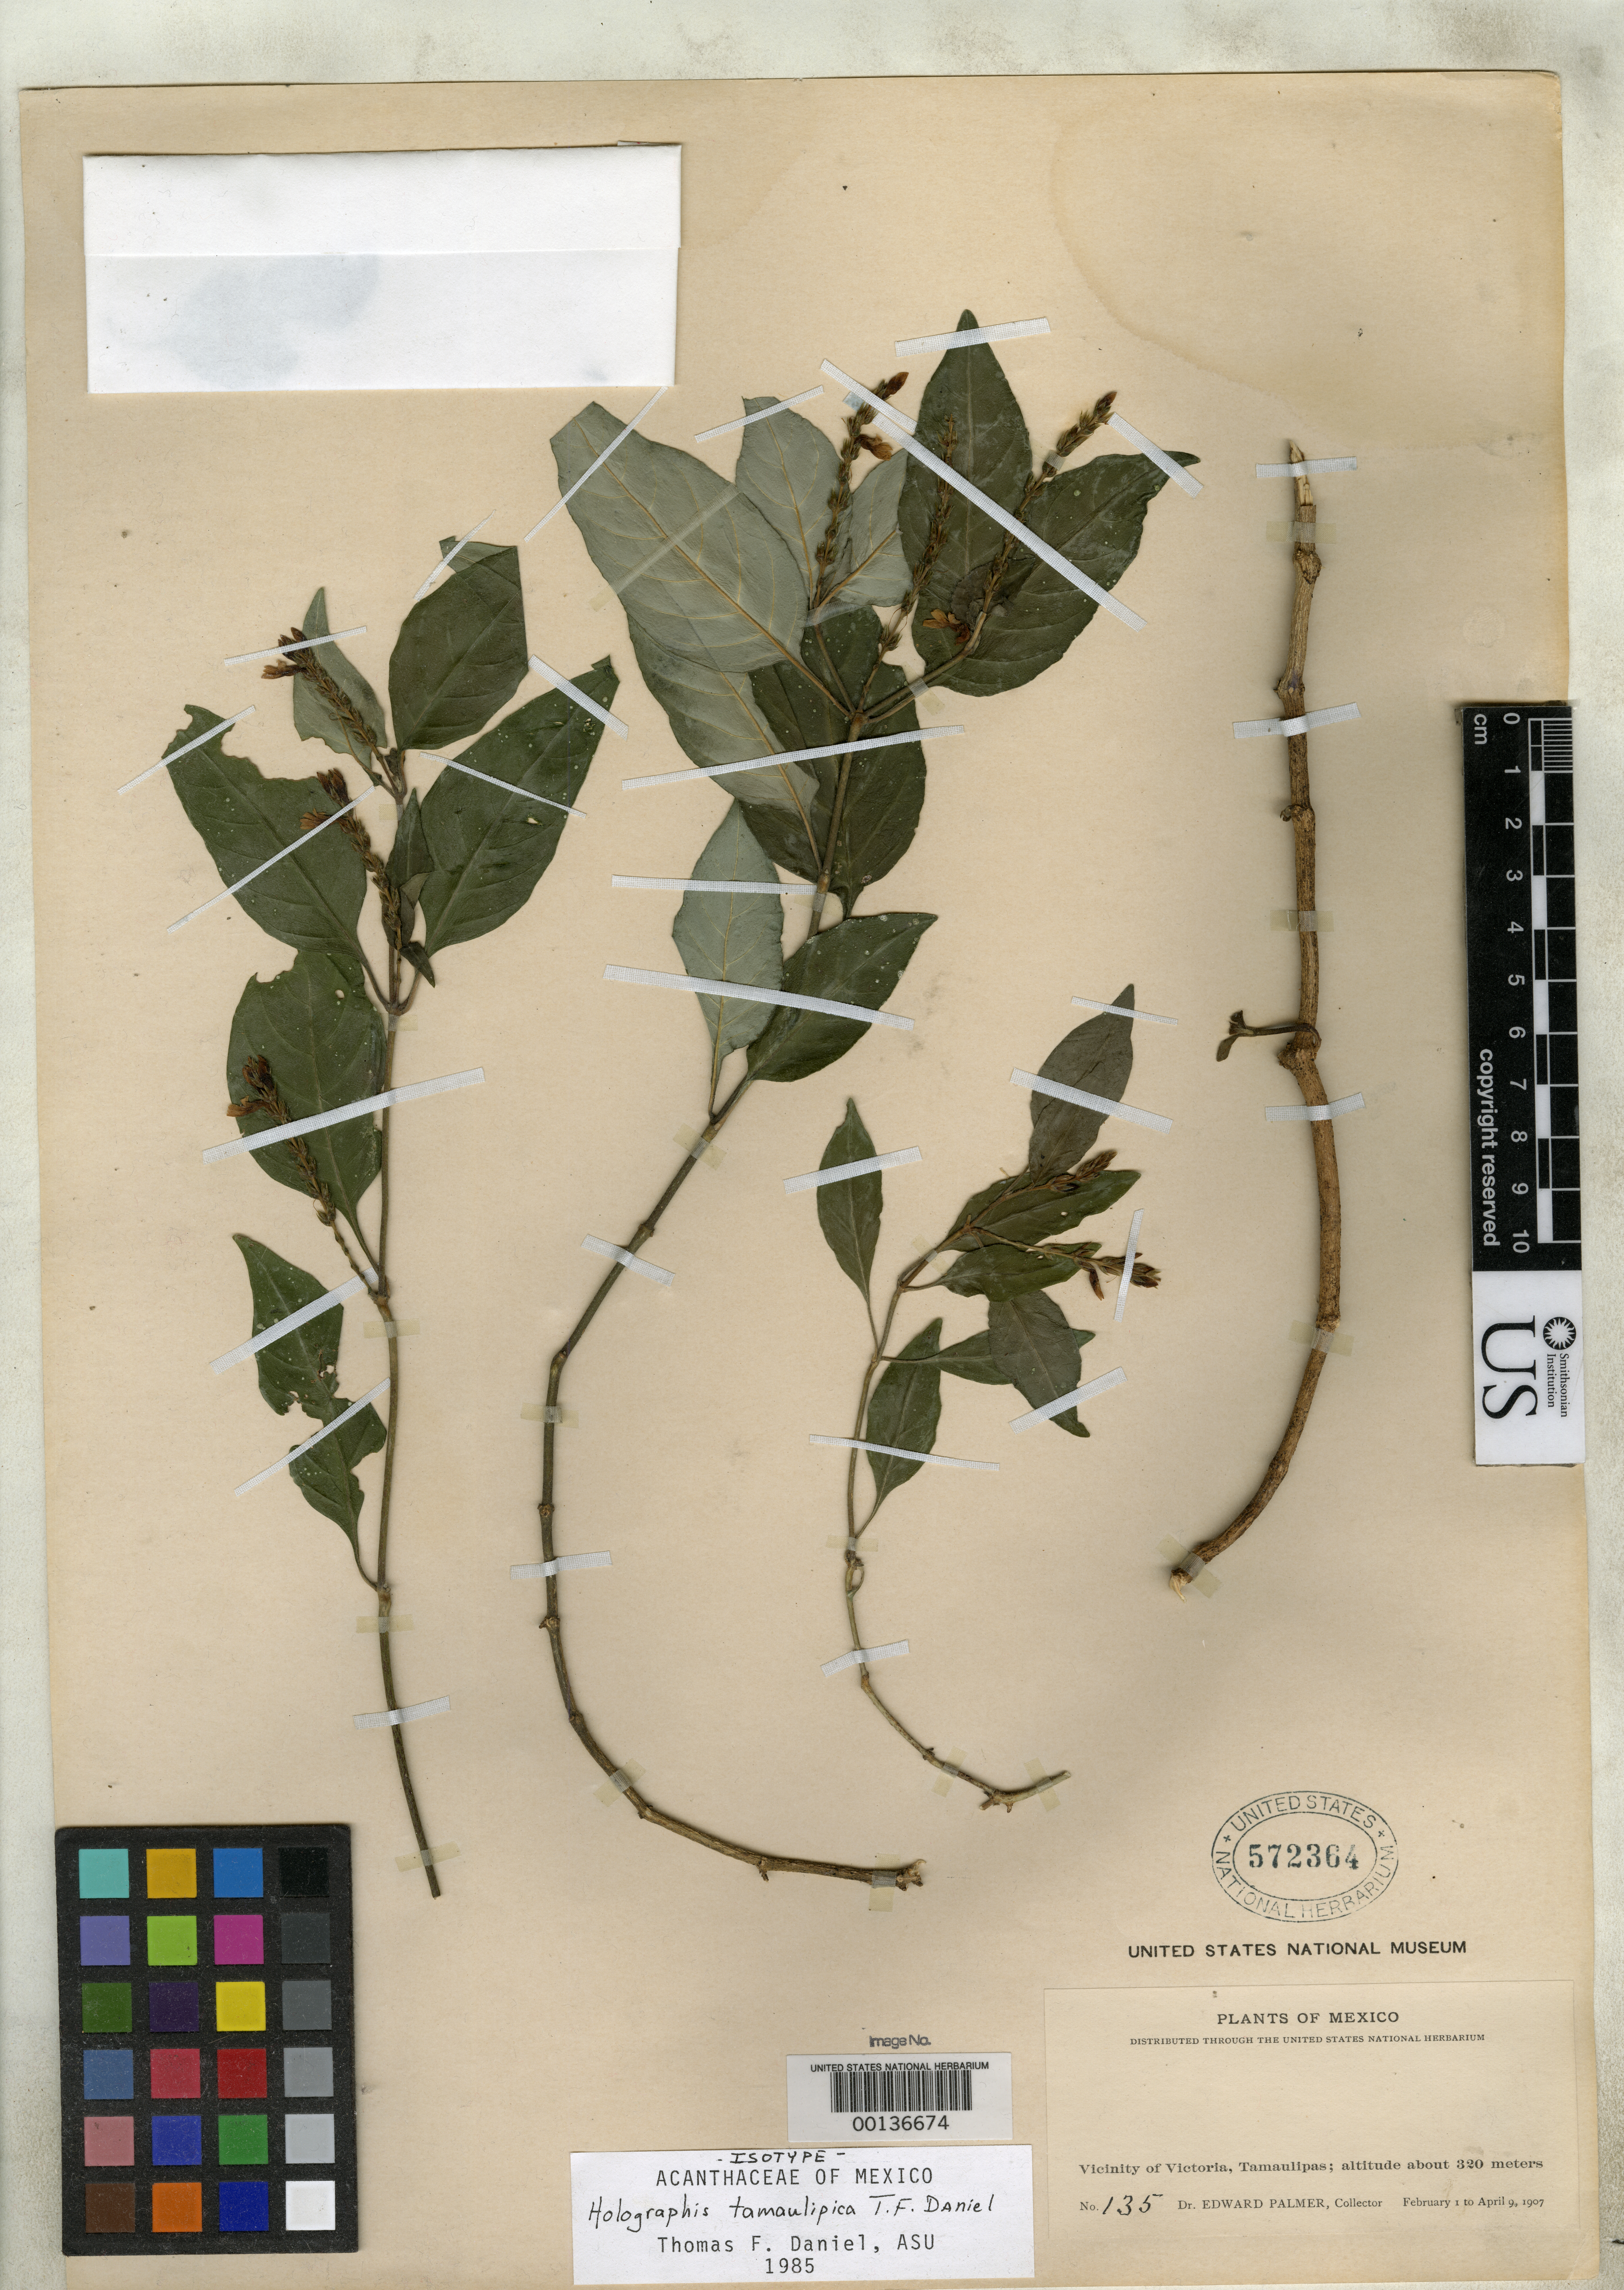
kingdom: Plantae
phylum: Tracheophyta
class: Magnoliopsida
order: Lamiales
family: Acanthaceae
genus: Holographis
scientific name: Holographis tamaulipica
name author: T.F. Daniel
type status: Isotype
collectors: E. Palmer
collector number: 135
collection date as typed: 01 Feb 1907 to 09 Apr 1907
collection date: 1907-02-01/1907-04-09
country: Mexico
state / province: Tamaulipas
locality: Vicinity of Victoria.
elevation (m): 320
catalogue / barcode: US 572364